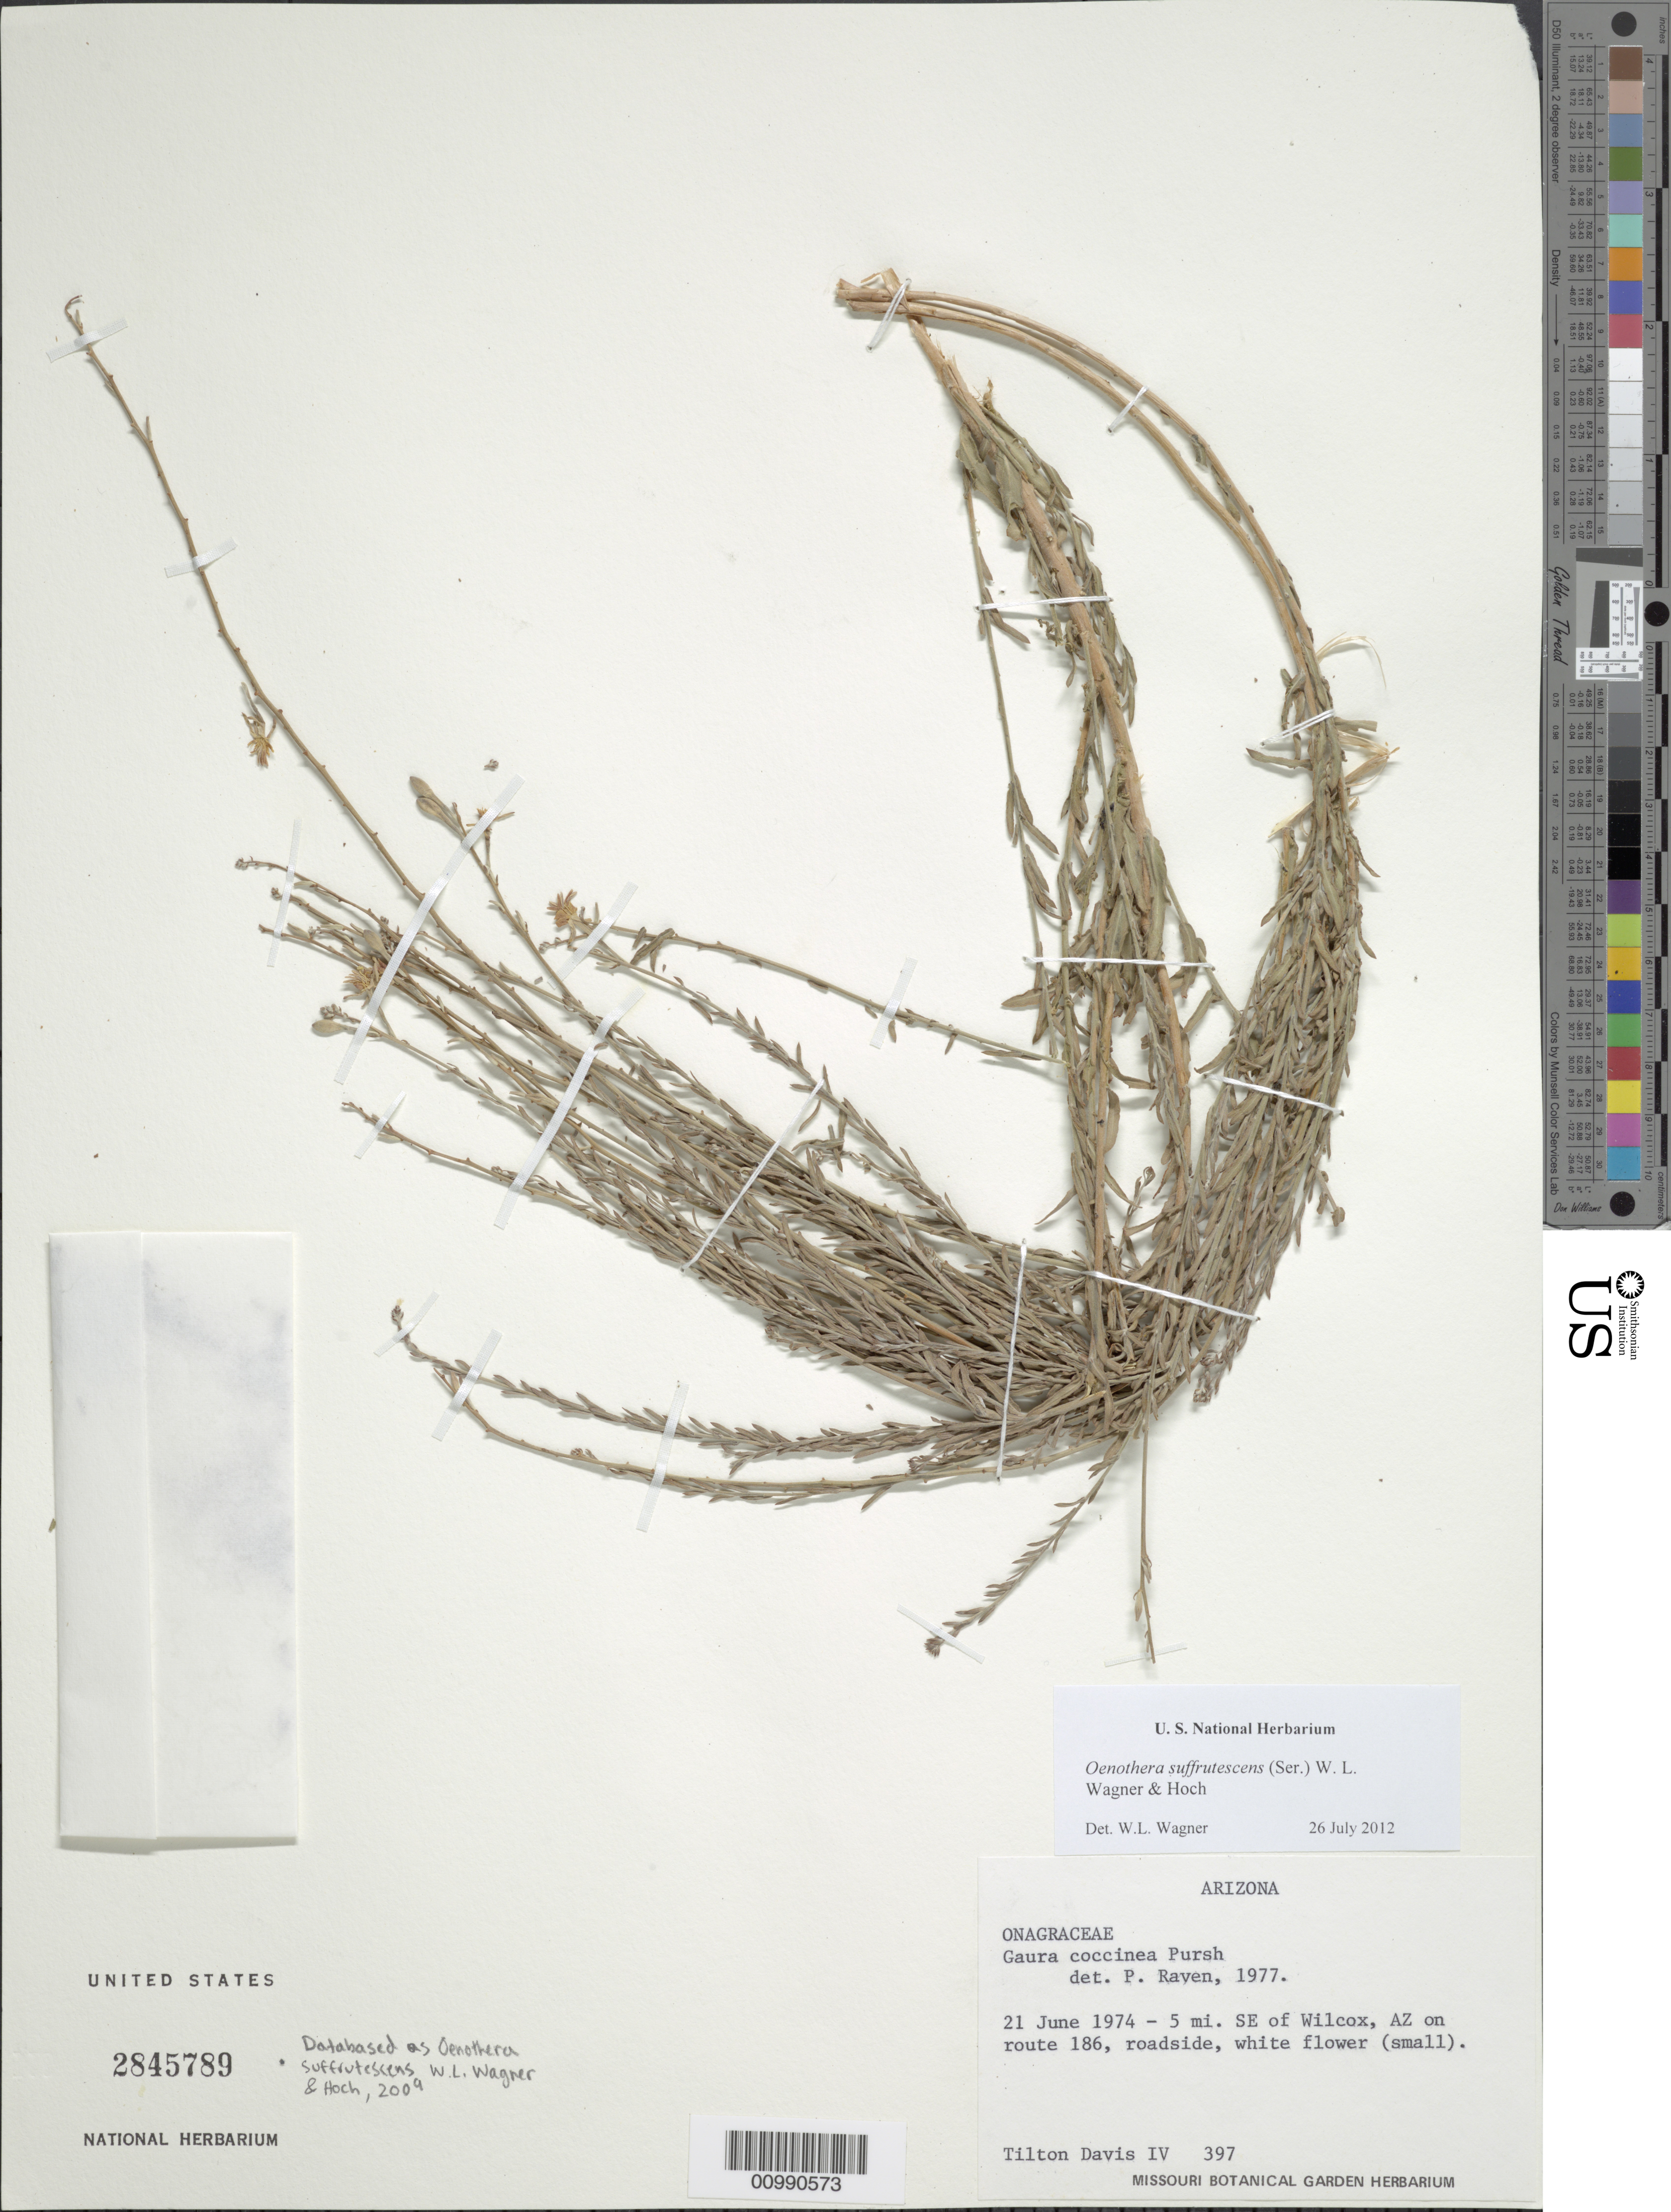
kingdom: Plantae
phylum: Tracheophyta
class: Magnoliopsida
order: Myrtales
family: Onagraceae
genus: Oenothera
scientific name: Oenothera suffrutescens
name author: (Ser.) W.L. Wagner & Hoch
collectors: T. Davis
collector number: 397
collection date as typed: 21 Jun 1974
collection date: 1974-06-21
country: United States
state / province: Arizona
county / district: Cochise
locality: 5 mi. SE of Willcox on Rte 186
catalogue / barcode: US 2845789